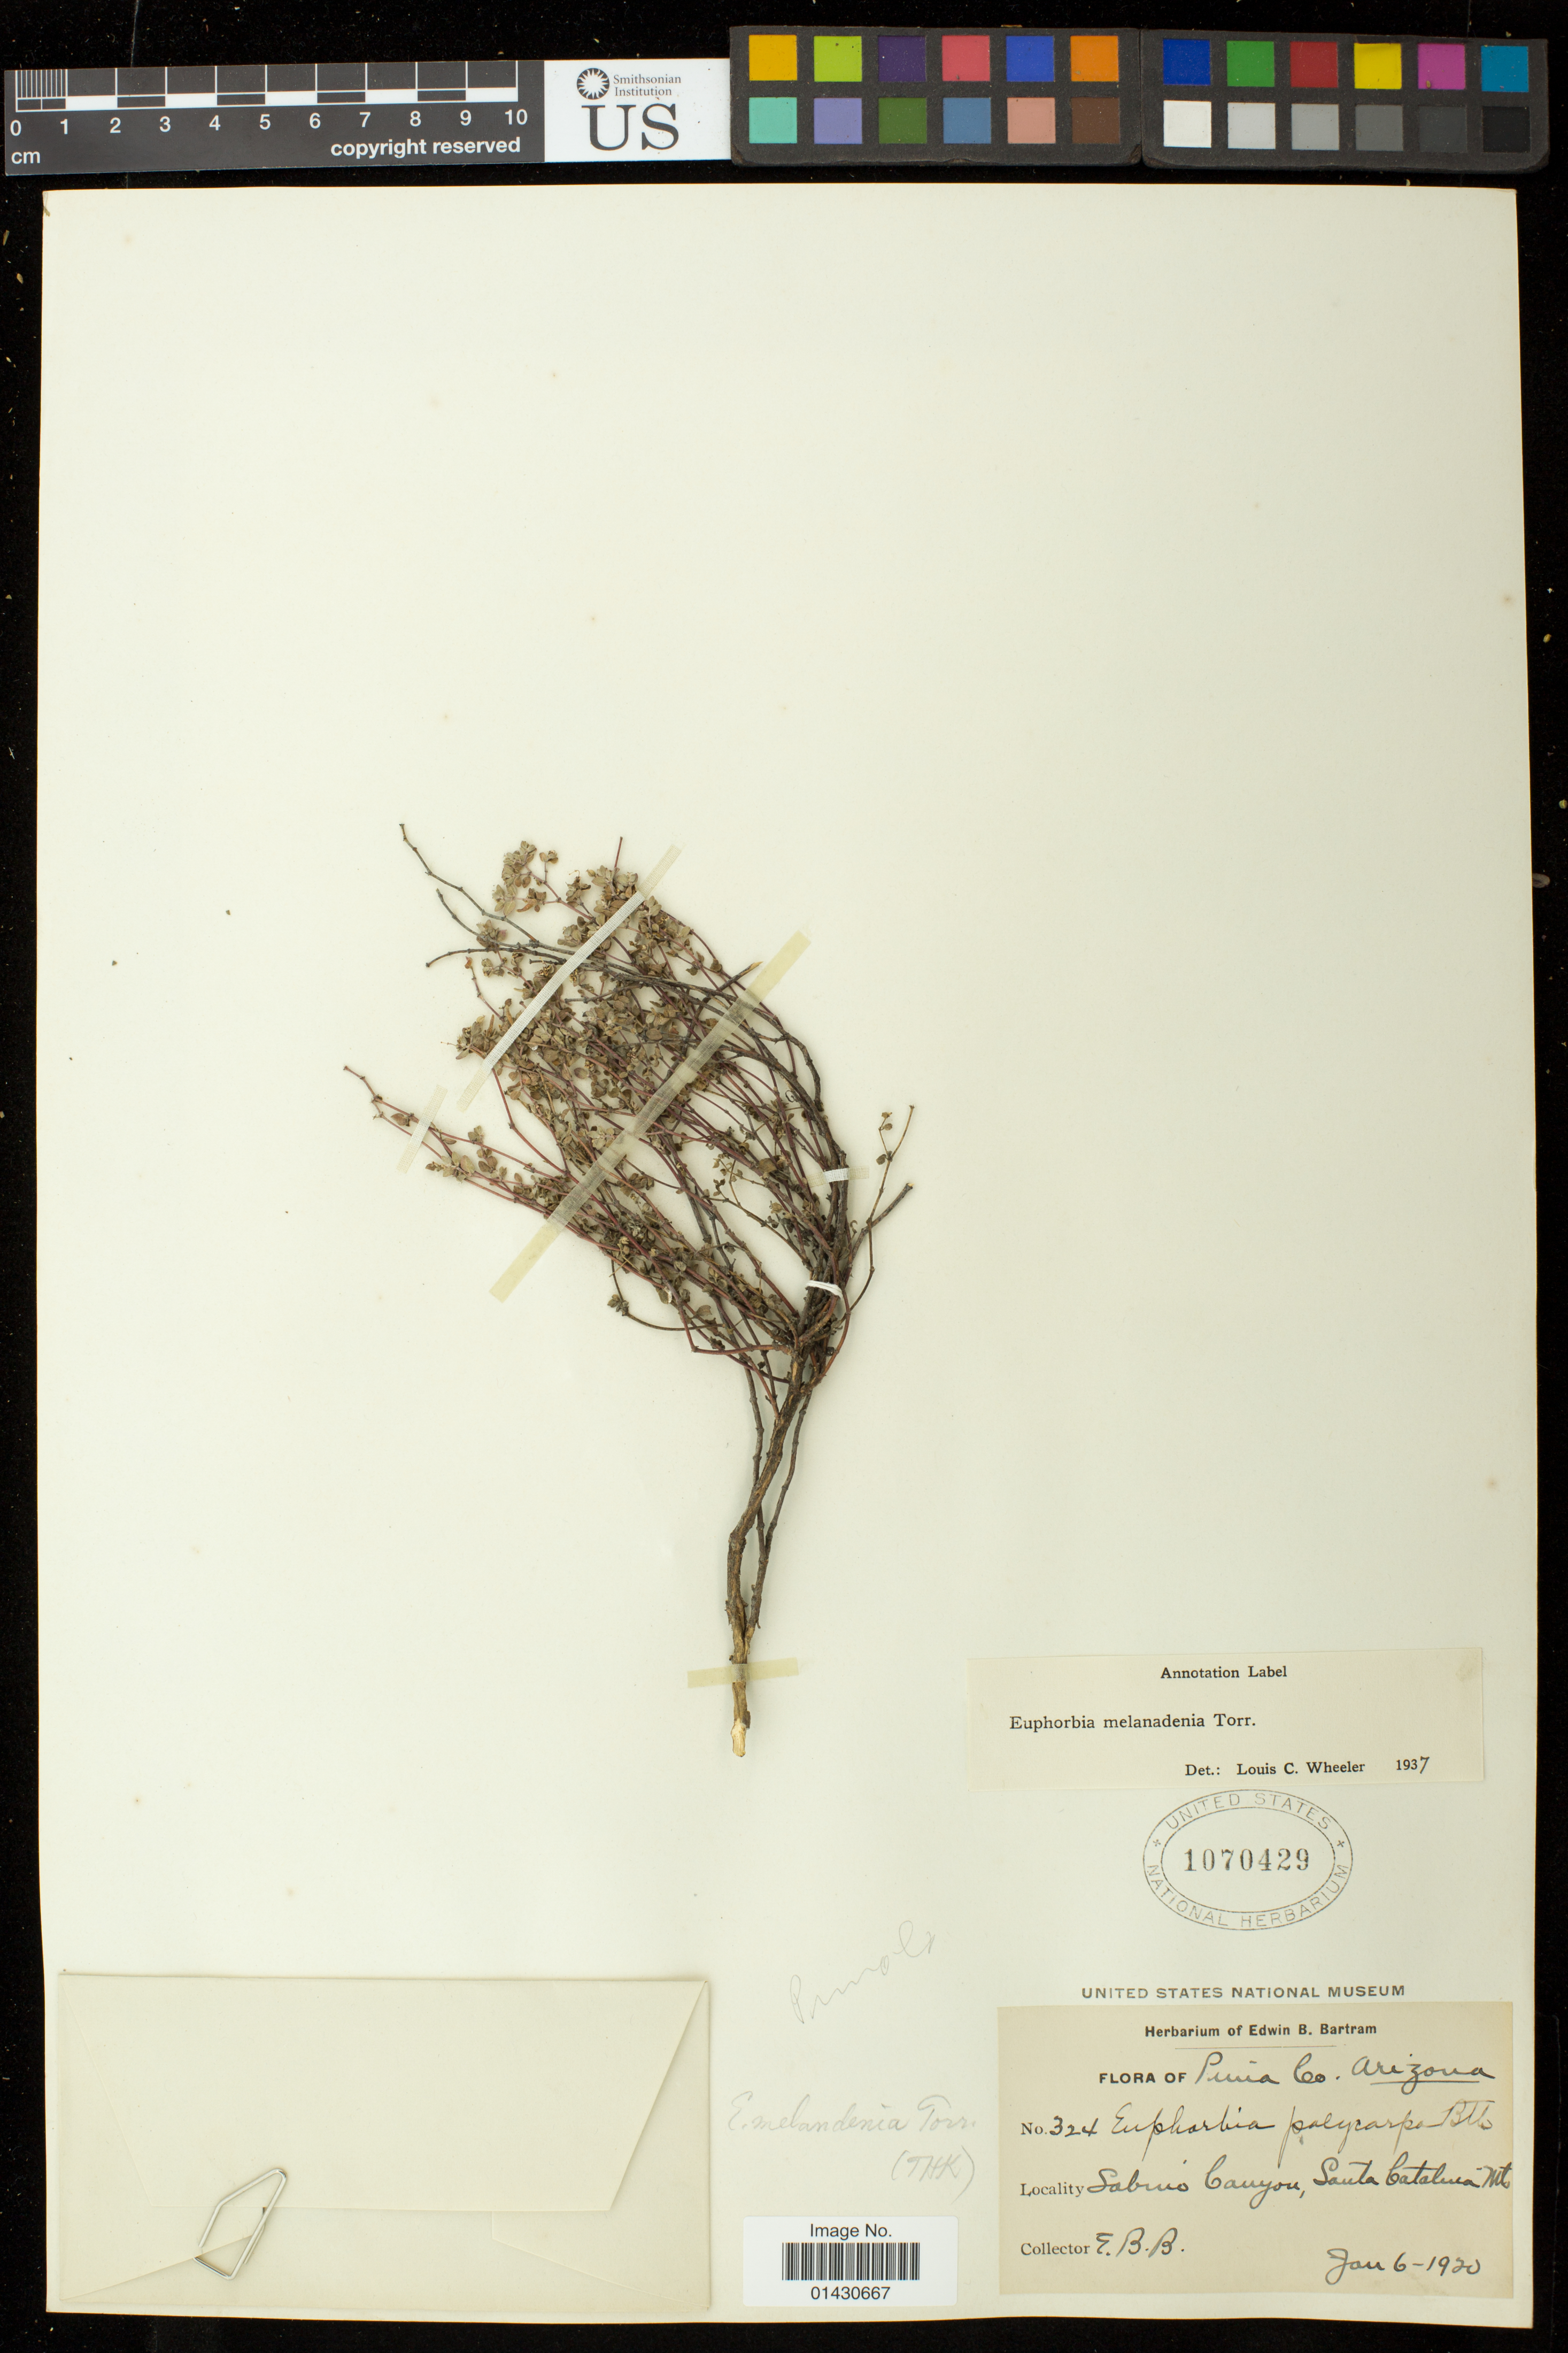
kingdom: Plantae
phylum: Tracheophyta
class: Magnoliopsida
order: Malpighiales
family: Euphorbiaceae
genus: Euphorbia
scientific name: Euphorbia melanadenia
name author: Torr.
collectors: E. B. Bartram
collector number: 324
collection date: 1920-01-06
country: United States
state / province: Arizona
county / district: Pima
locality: Sabino Canyon, Santa Catalina Mts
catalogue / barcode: US 1070429